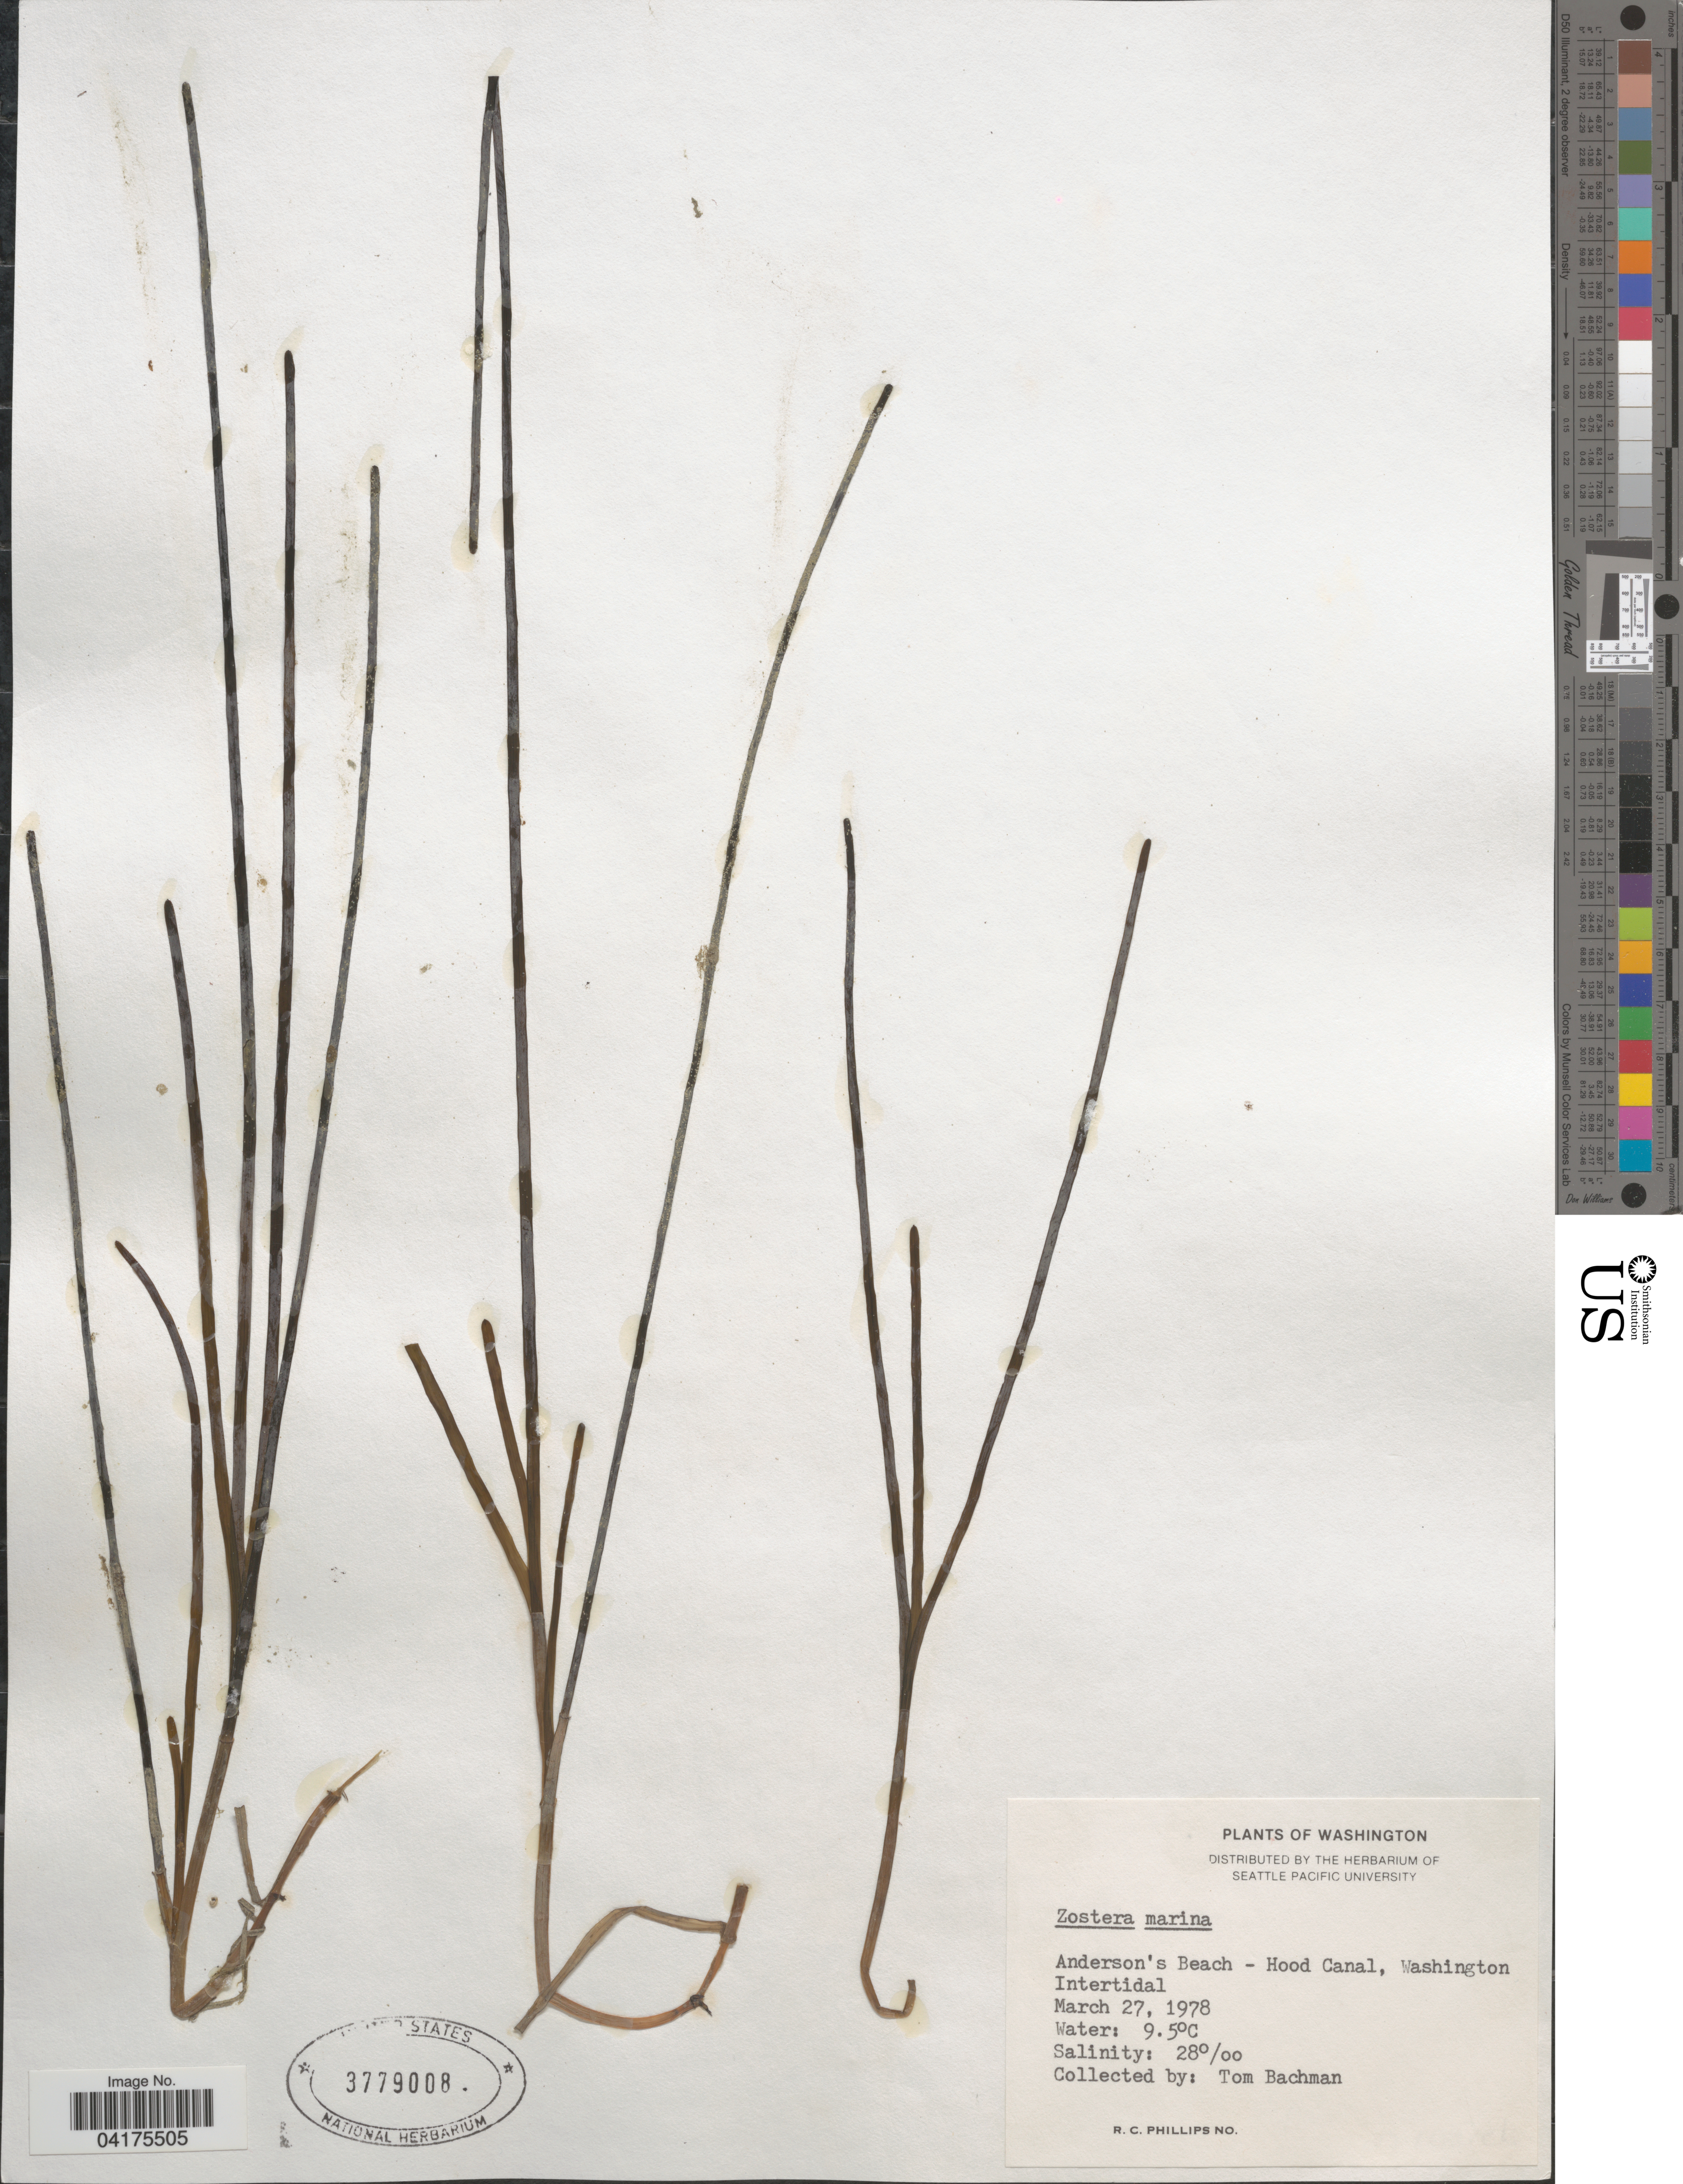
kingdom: Plantae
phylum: Tracheophyta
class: Liliopsida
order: Alismatales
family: Zosteraceae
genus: Zostera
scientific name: Zostera marina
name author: L.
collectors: T. Bachman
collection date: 1978-03-27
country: United States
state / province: Washington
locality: Anderson's Beach - Hood Canal.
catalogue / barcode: US 3779008